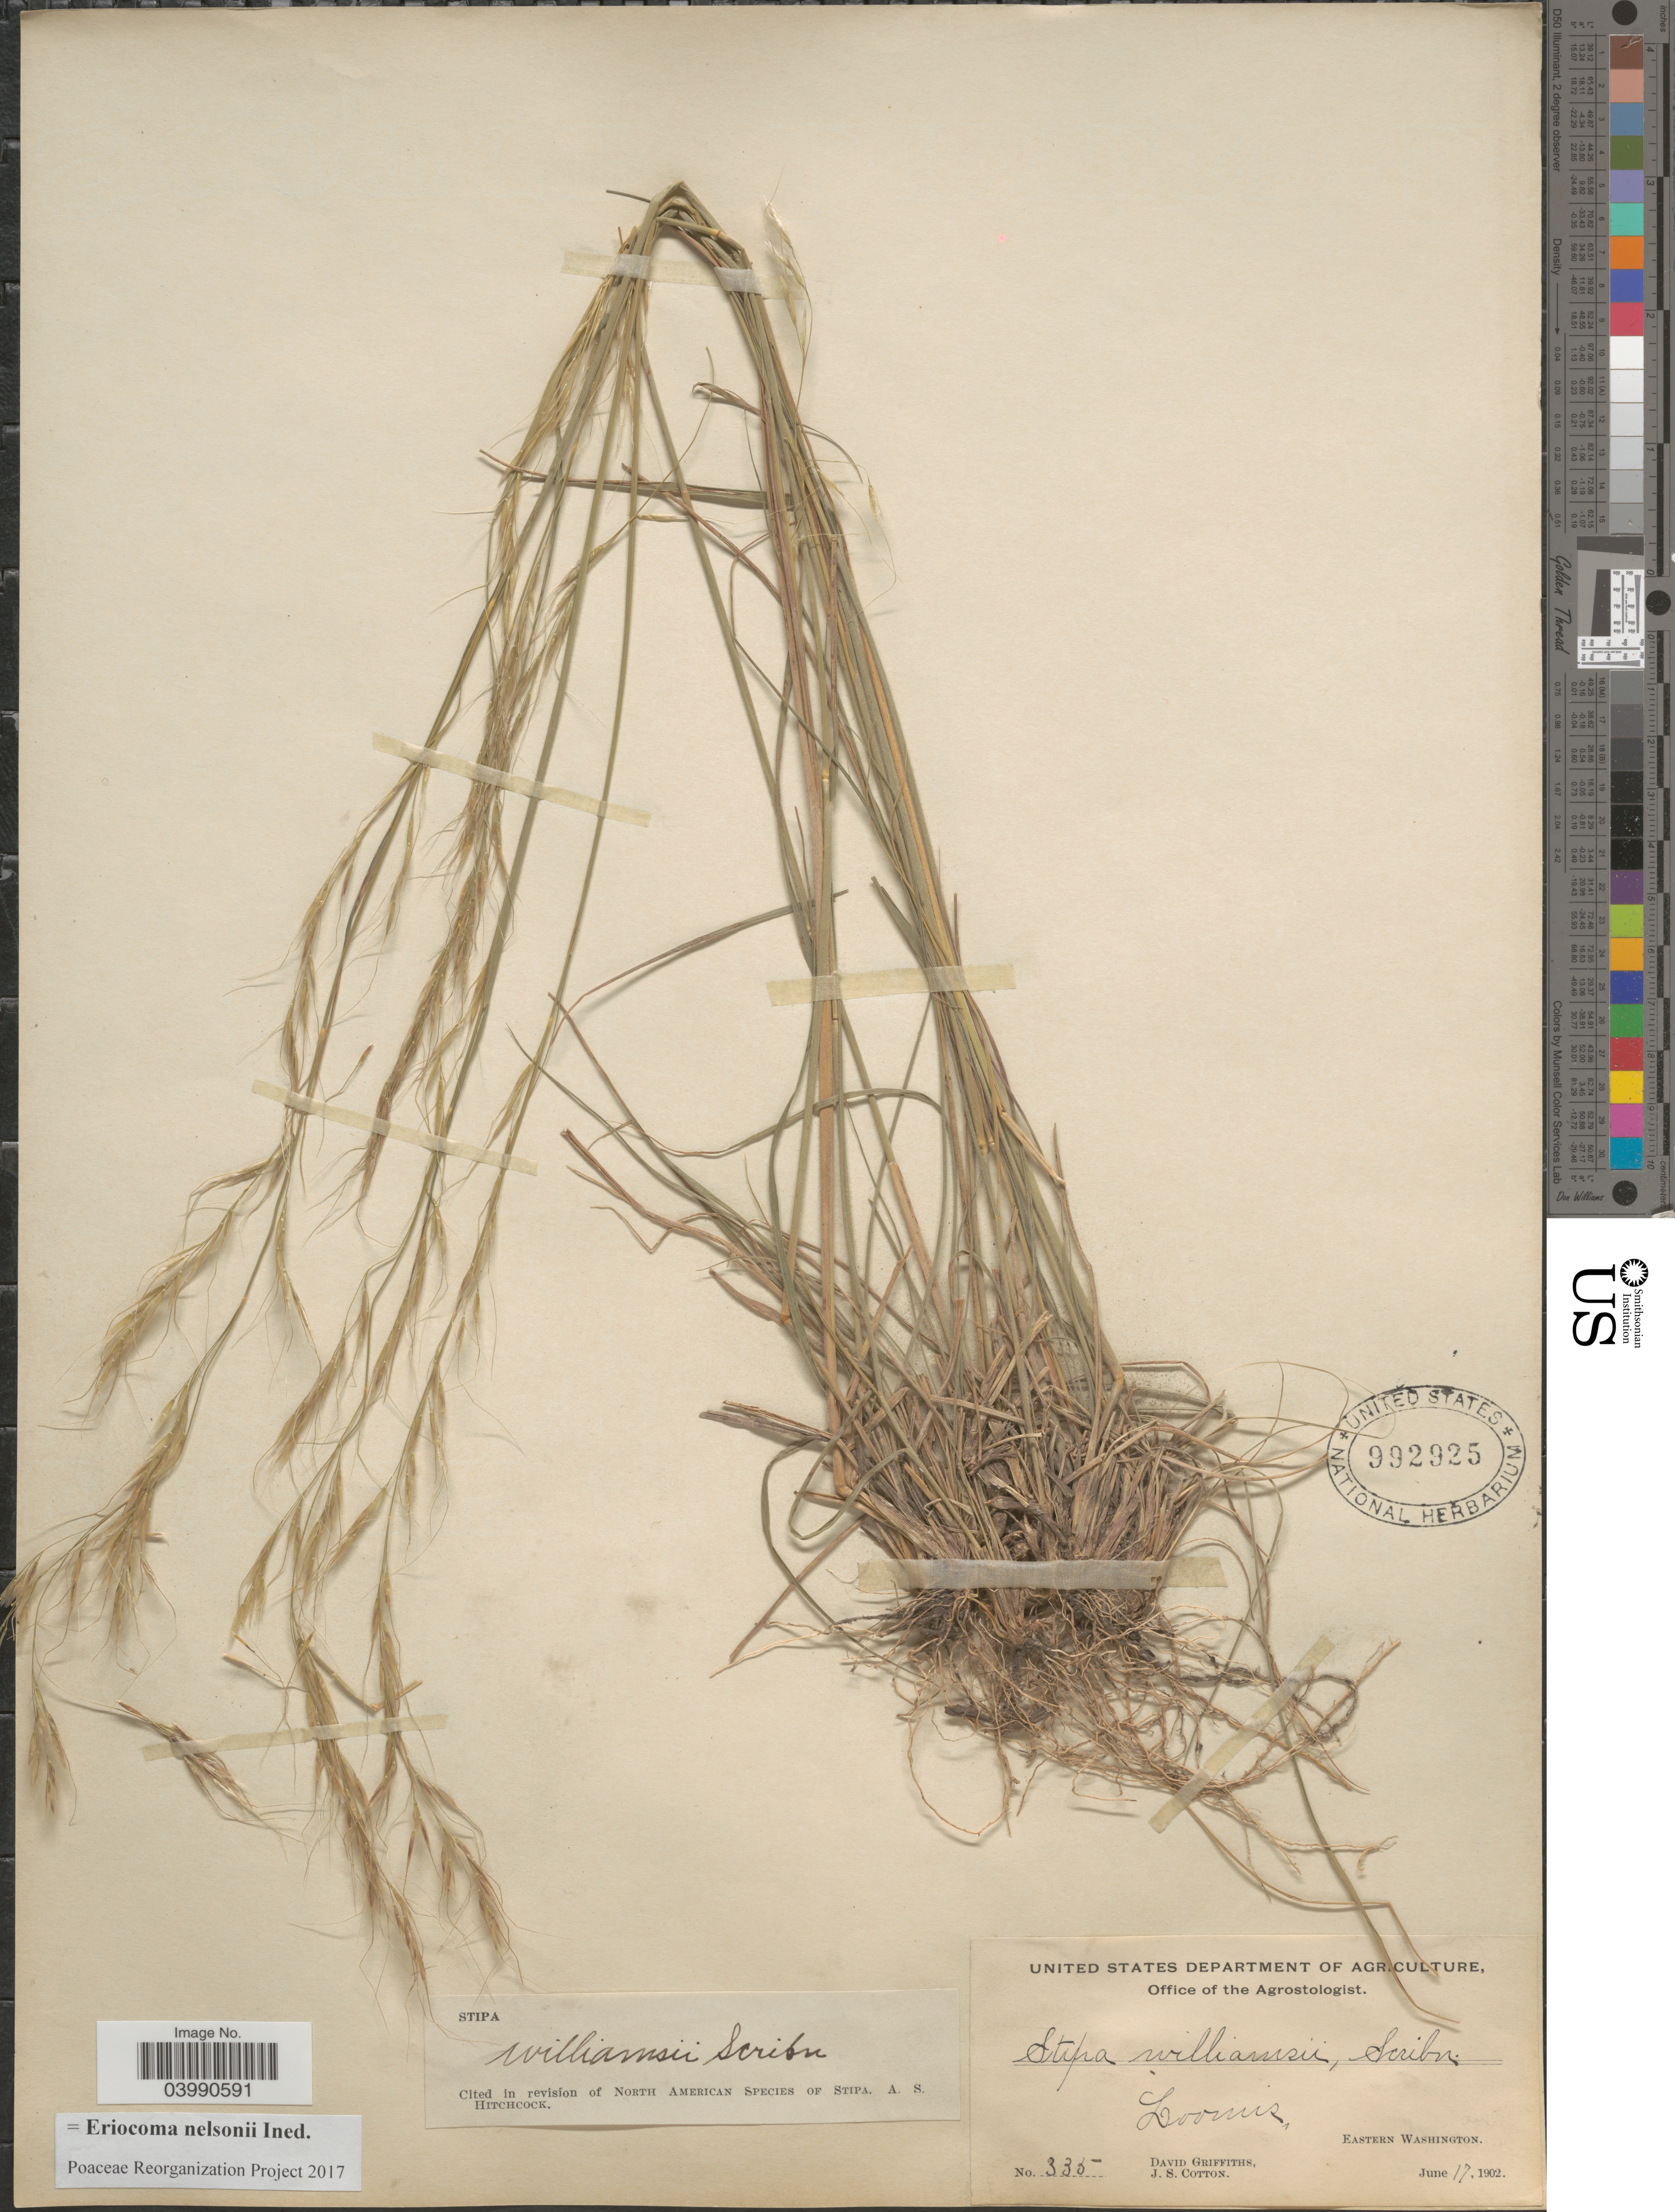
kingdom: Plantae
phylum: Tracheophyta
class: Liliopsida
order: Poales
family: Poaceae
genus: Eriocoma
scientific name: Eriocoma nelsonii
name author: (Scribn.) Romasch.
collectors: D. Griffiths & J. S. Cotton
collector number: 335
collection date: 1902-06-17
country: United States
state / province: Washington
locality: Loomis, Eastern Washington.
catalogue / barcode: US 992925